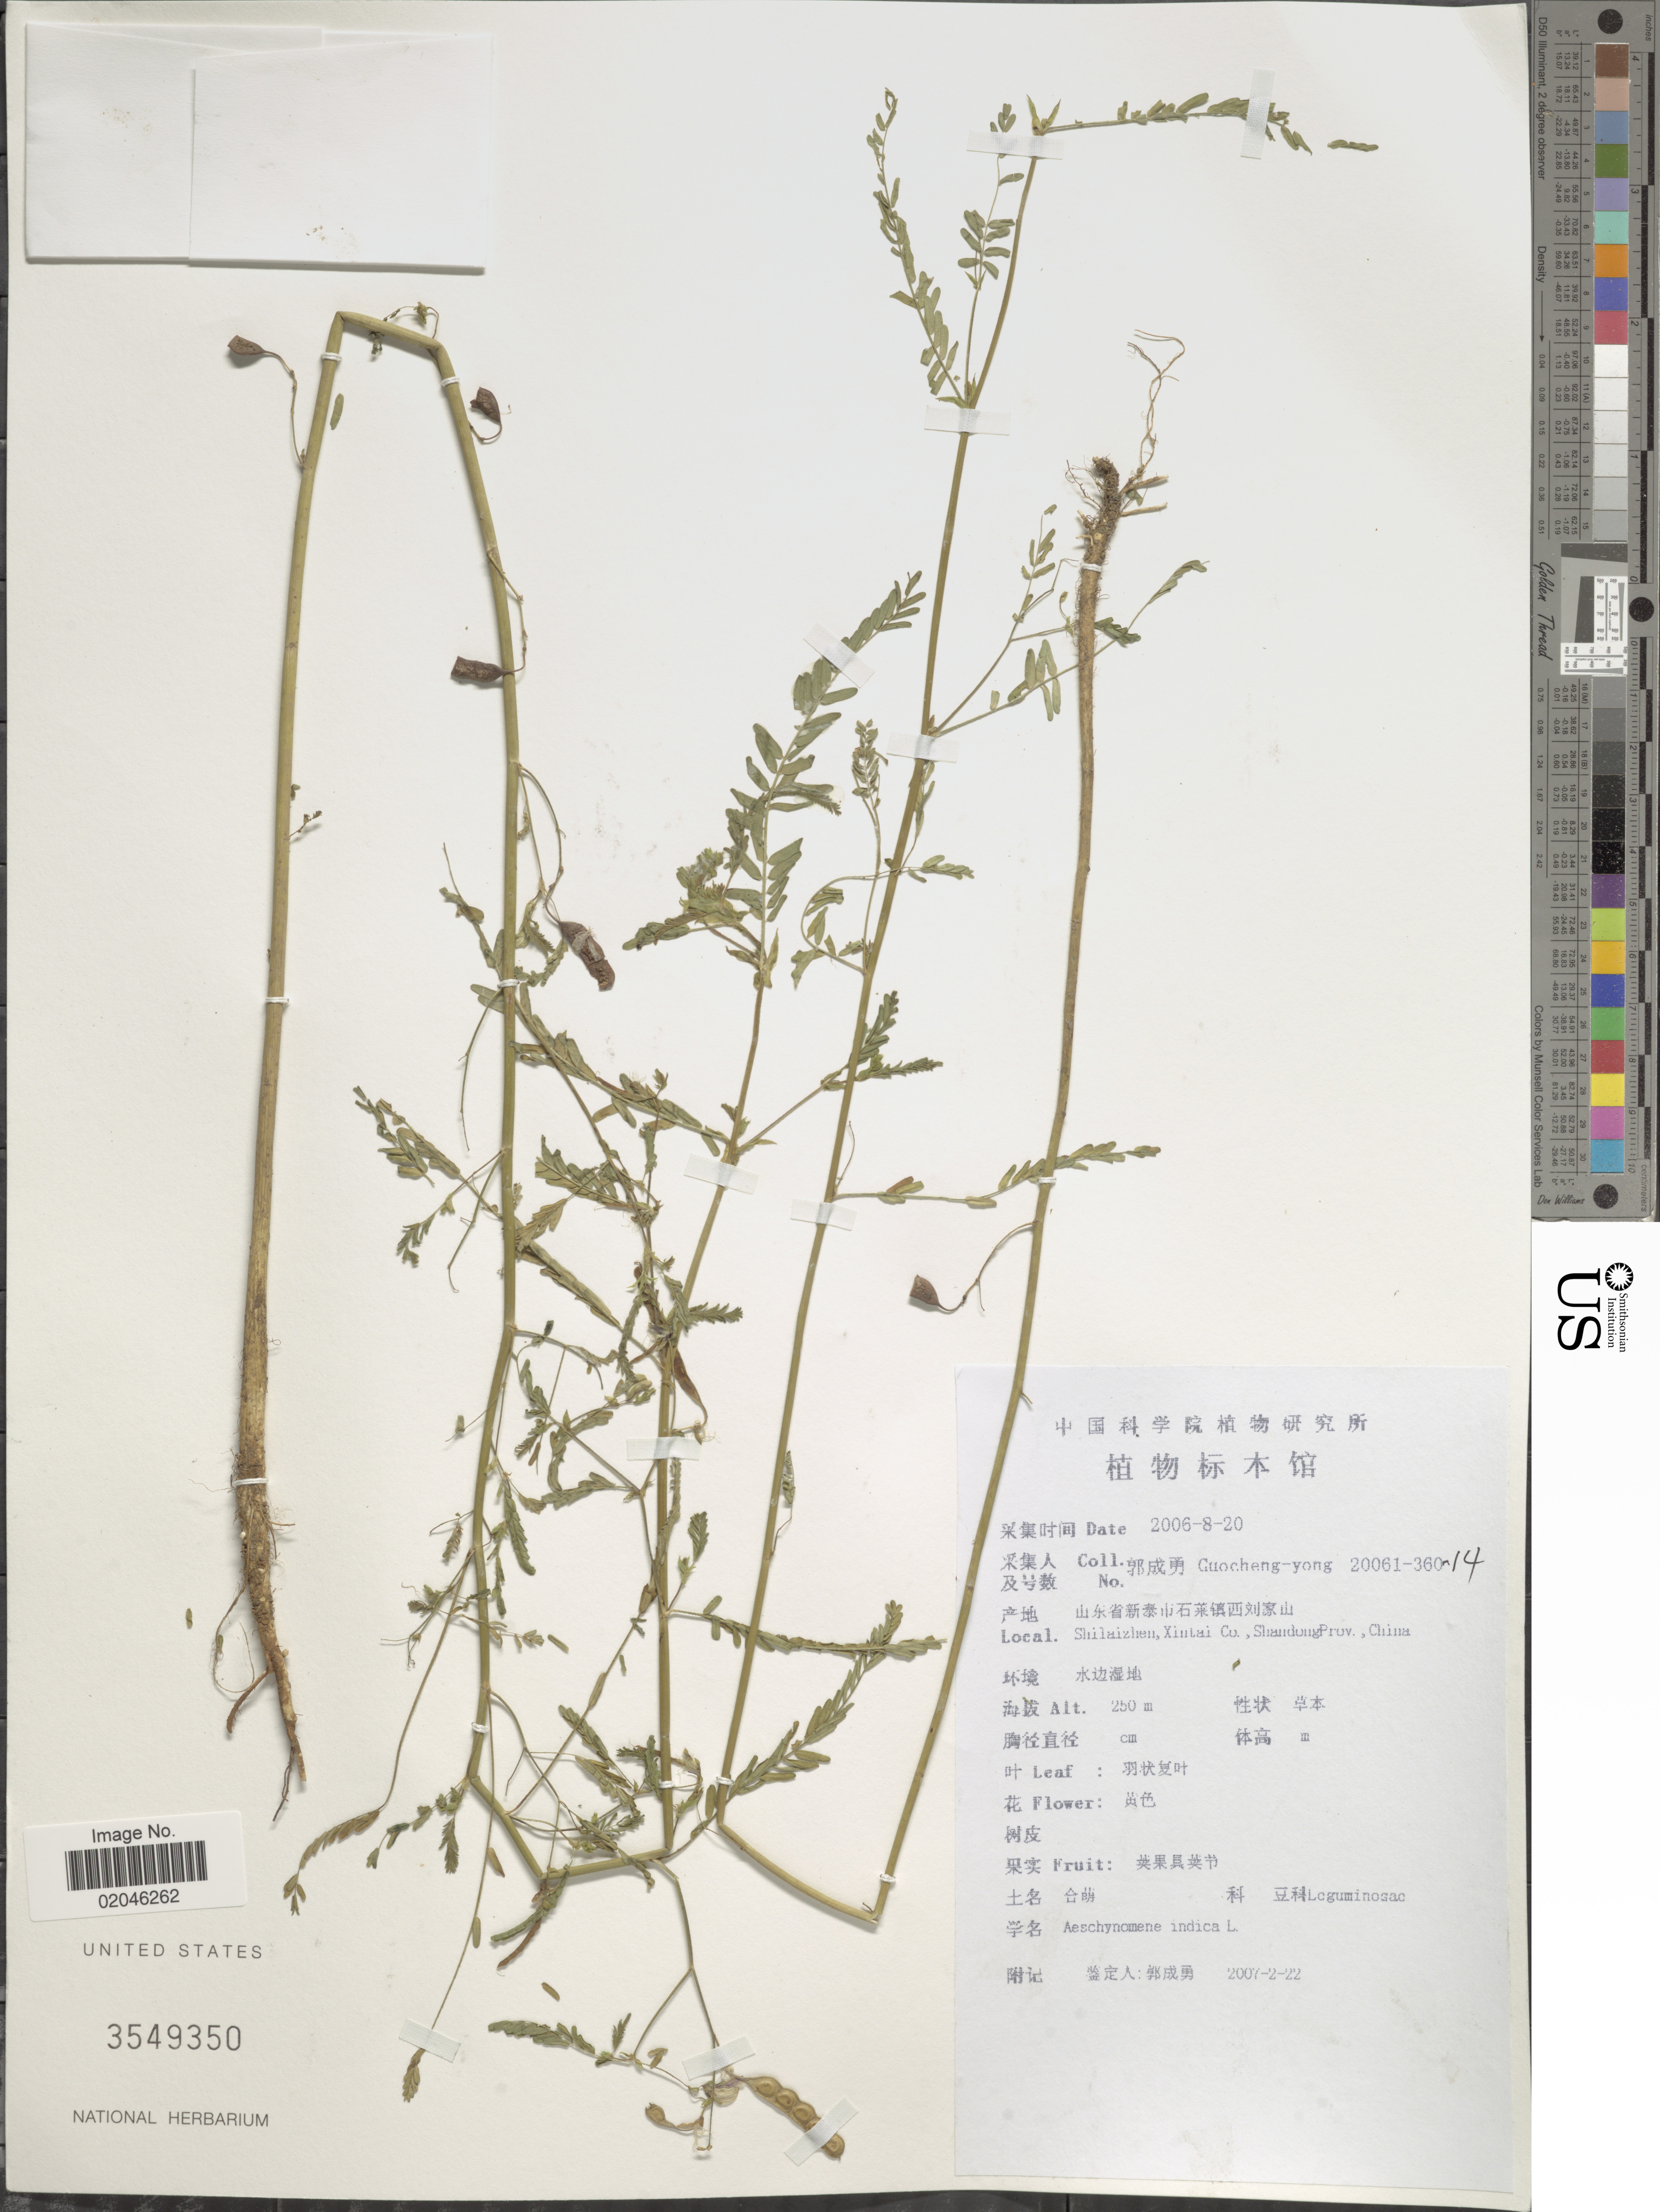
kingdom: Plantae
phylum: Tracheophyta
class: Magnoliopsida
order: Fabales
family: Fabaceae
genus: Aeschynomene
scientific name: Aeschynomene indica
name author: L.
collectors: Guo cheng-yong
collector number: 20061-360-14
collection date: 2006-08-20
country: China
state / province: Shandong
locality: Shilaizhen, Xintai Co.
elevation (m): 250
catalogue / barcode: US 3549350